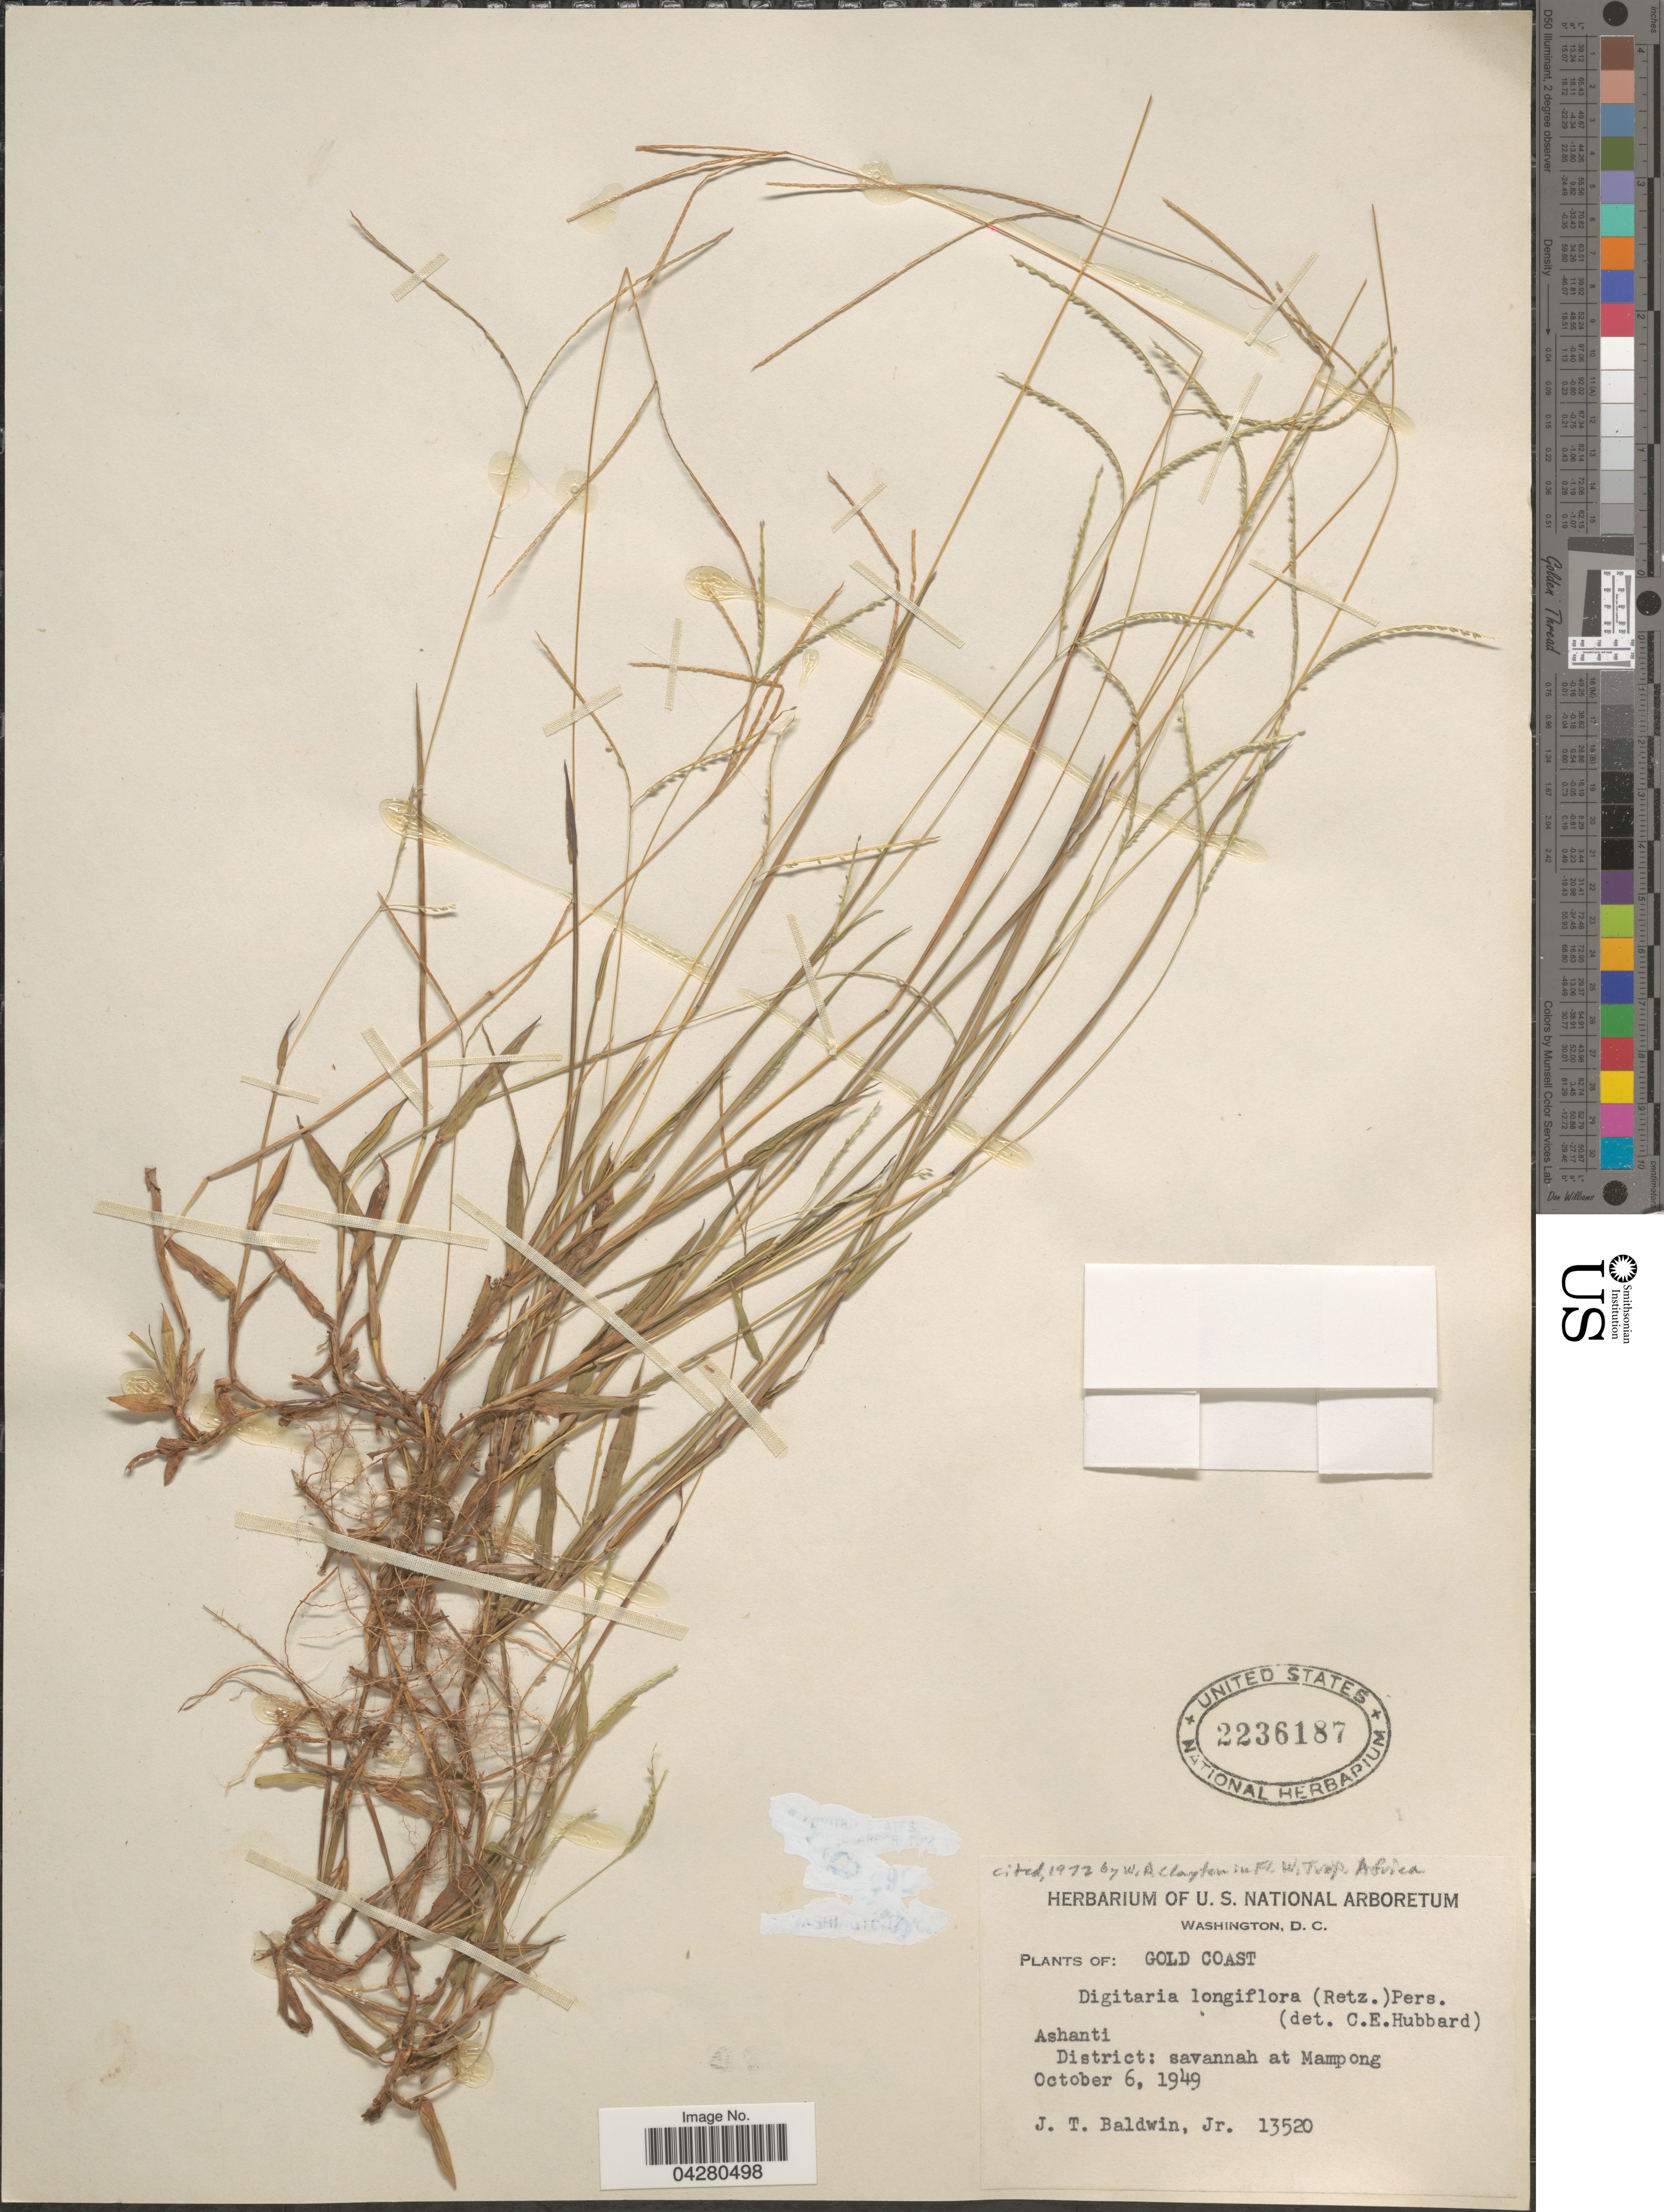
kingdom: Plantae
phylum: Tracheophyta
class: Liliopsida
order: Poales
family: Poaceae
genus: Digitaria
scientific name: Digitaria longiflora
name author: (Retz.) Pers.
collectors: J. T. Baldwin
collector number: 13520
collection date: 1949-10-06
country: Ghana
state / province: Ashanti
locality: Gold Coast. Ashanti District: savannah at Mampong.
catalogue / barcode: US 2236187